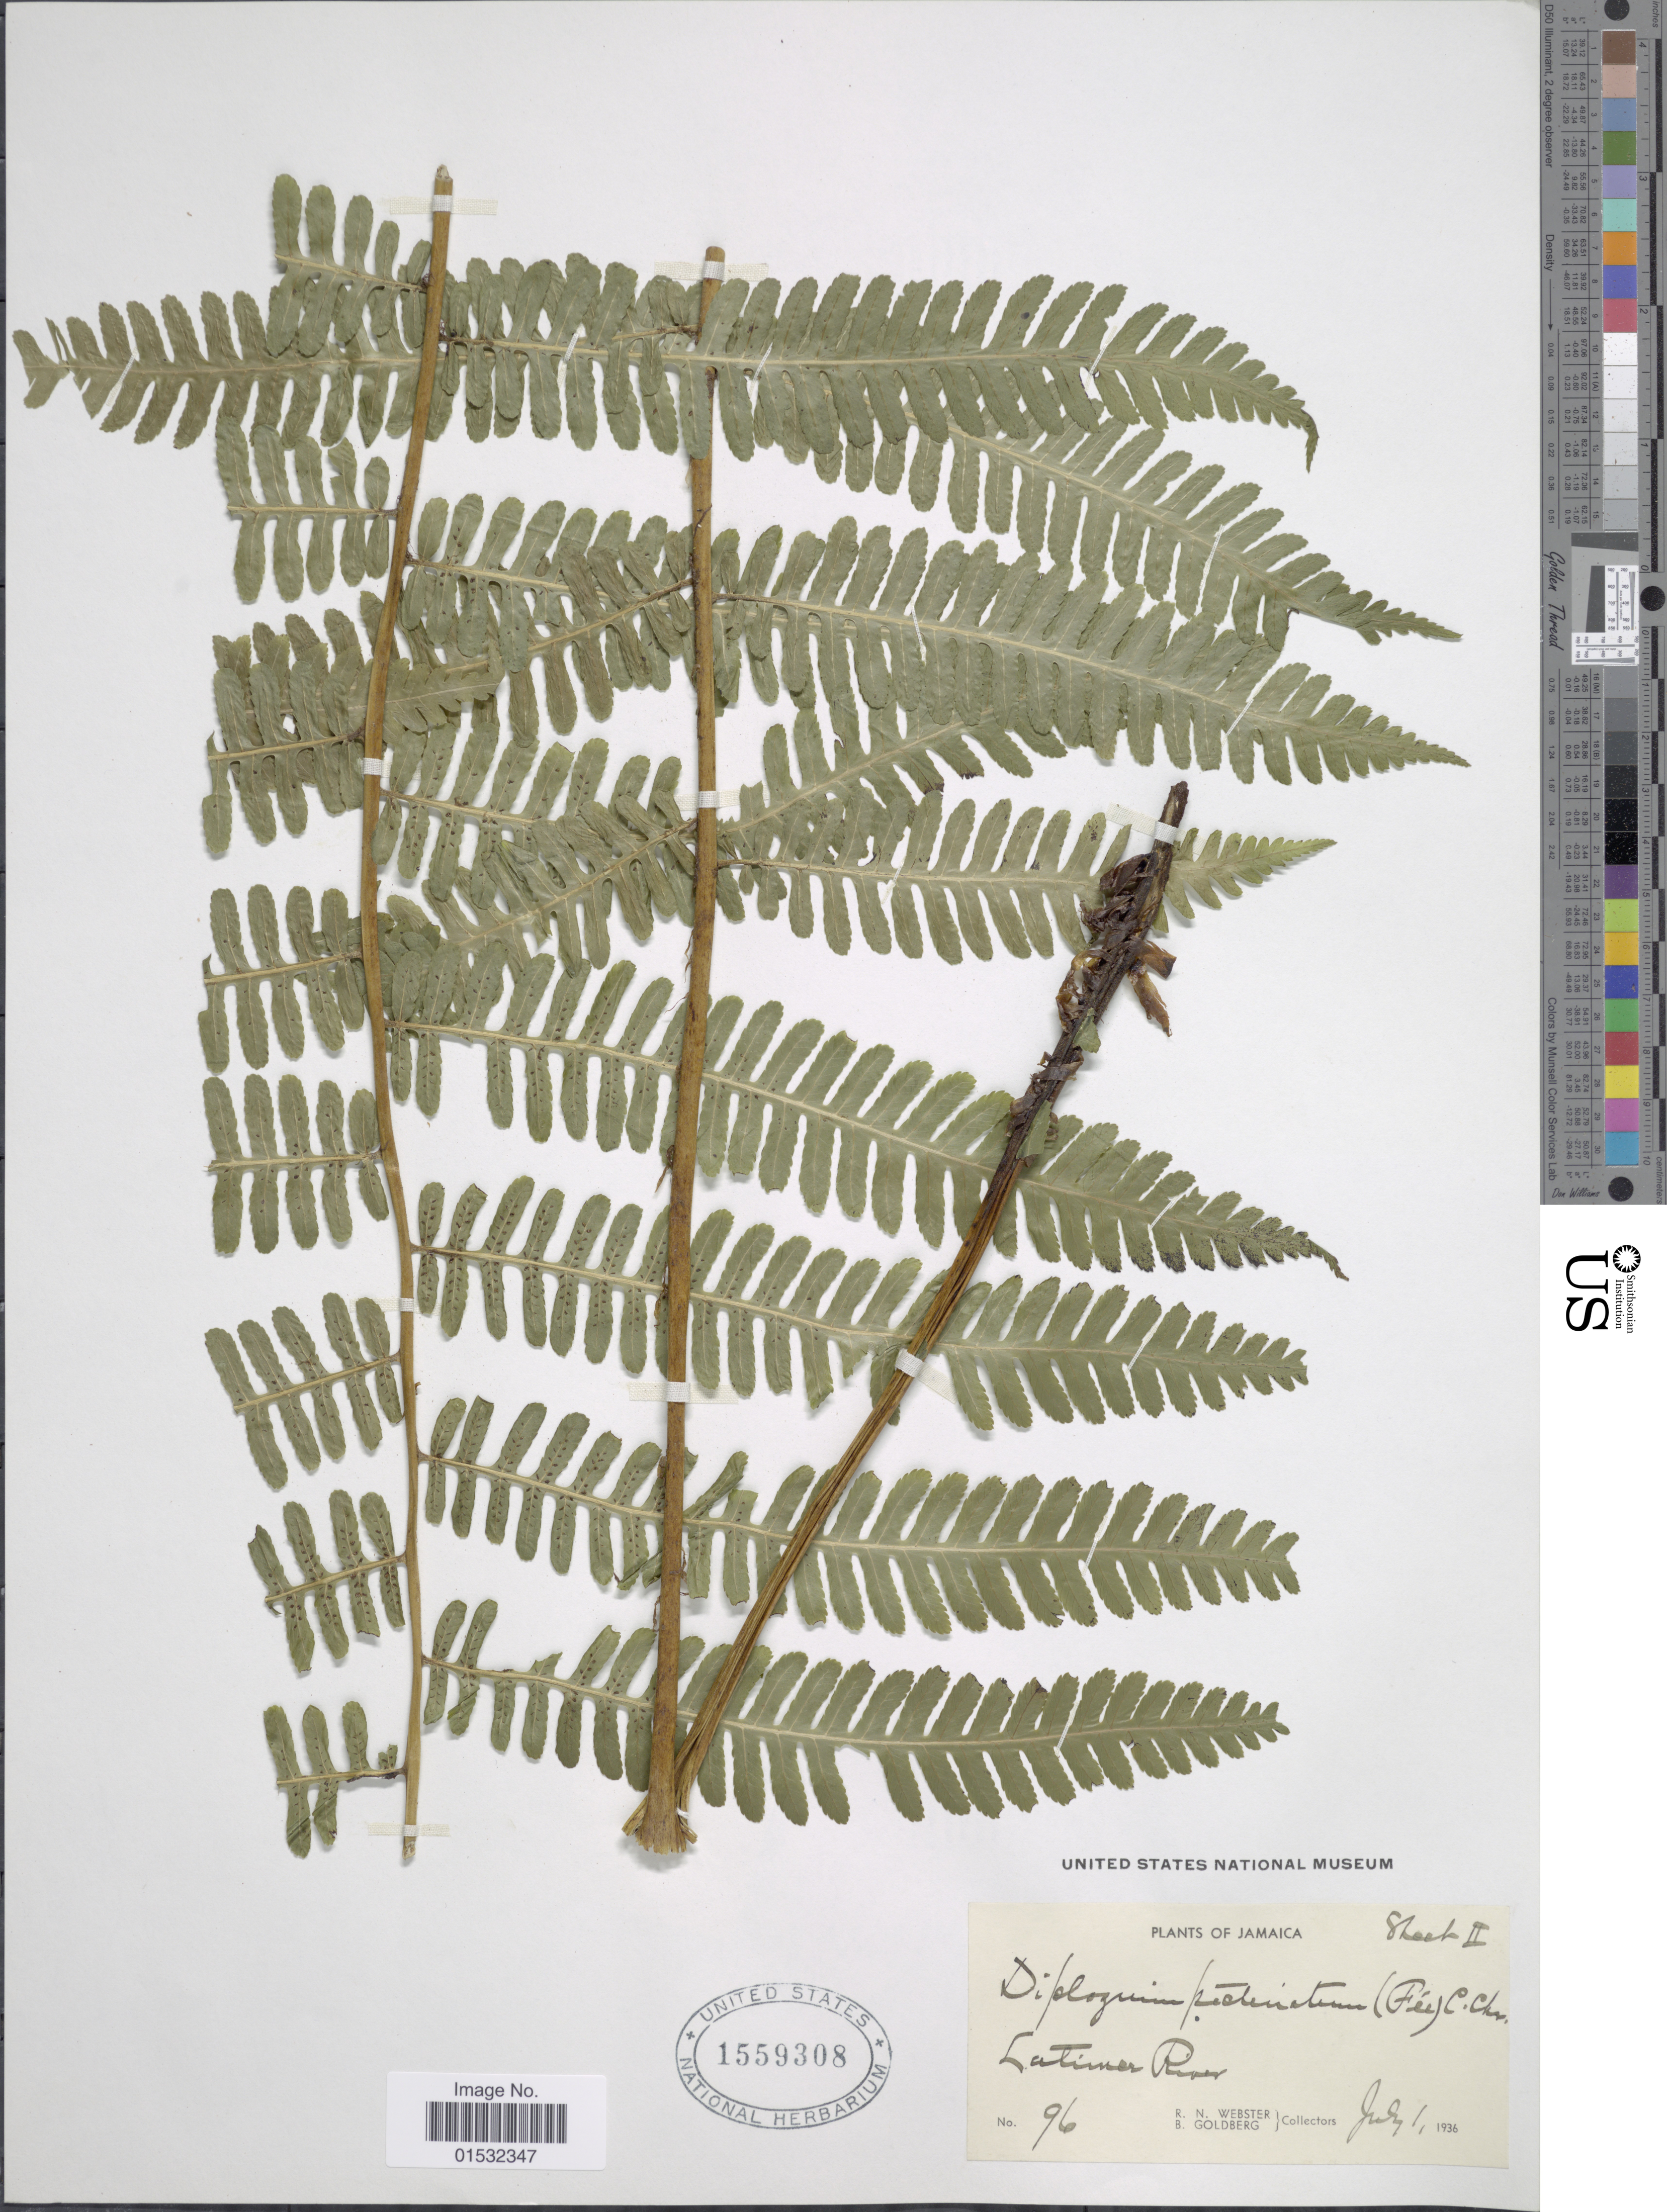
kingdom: Plantae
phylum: Tracheophyta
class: Polypodiopsida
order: Polypodiales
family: Athyriaceae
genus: Diplazium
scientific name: Diplazium pectinatum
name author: (Fée) C. Chr.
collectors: R. N. Webster & B. Goldberg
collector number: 96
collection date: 1936-07-01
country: Jamaica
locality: Latimer River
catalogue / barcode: US 1559308